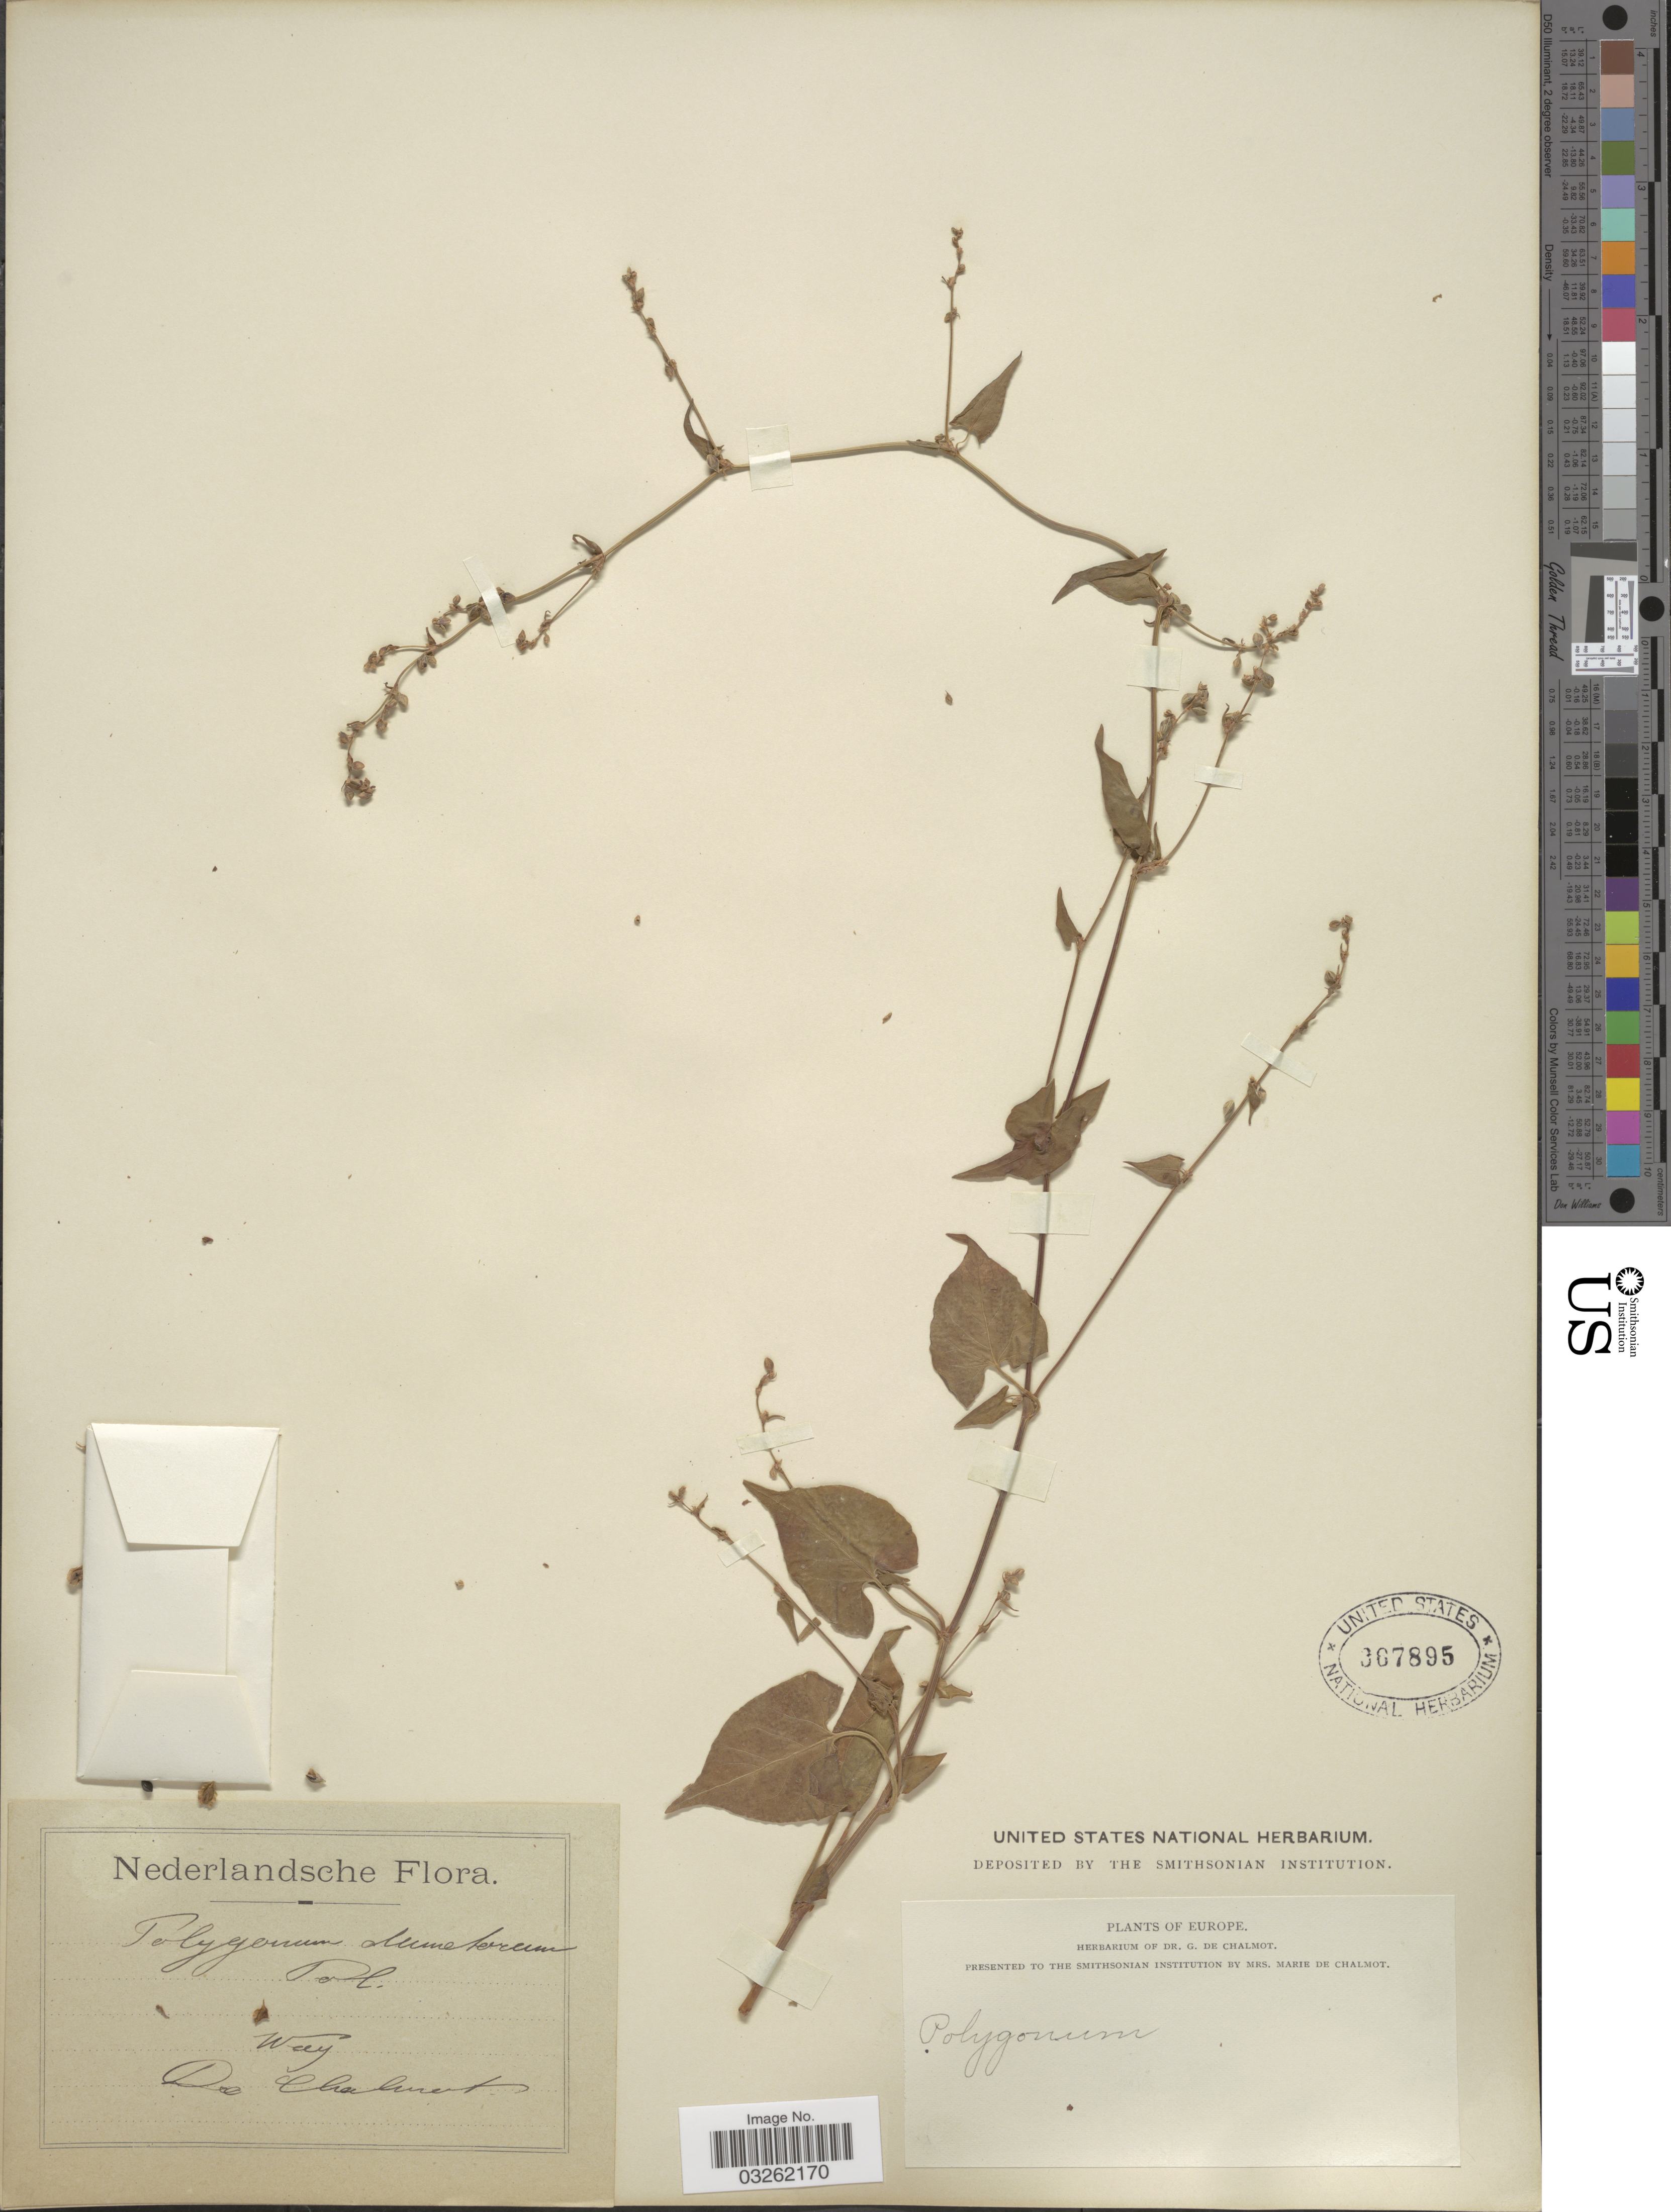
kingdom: Plantae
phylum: Tracheophyta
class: Magnoliopsida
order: Caryophyllales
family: Polygonaceae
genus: Fallopia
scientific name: Fallopia convolvulus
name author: (L.) Á. Löve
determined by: Strong, Mark T., (BOT), Smithsonian Institution - National Museum of Natural History (UNITED STATES)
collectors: G. de Chalmot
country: Netherlands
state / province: Gelderland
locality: Wag.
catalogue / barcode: US 367895